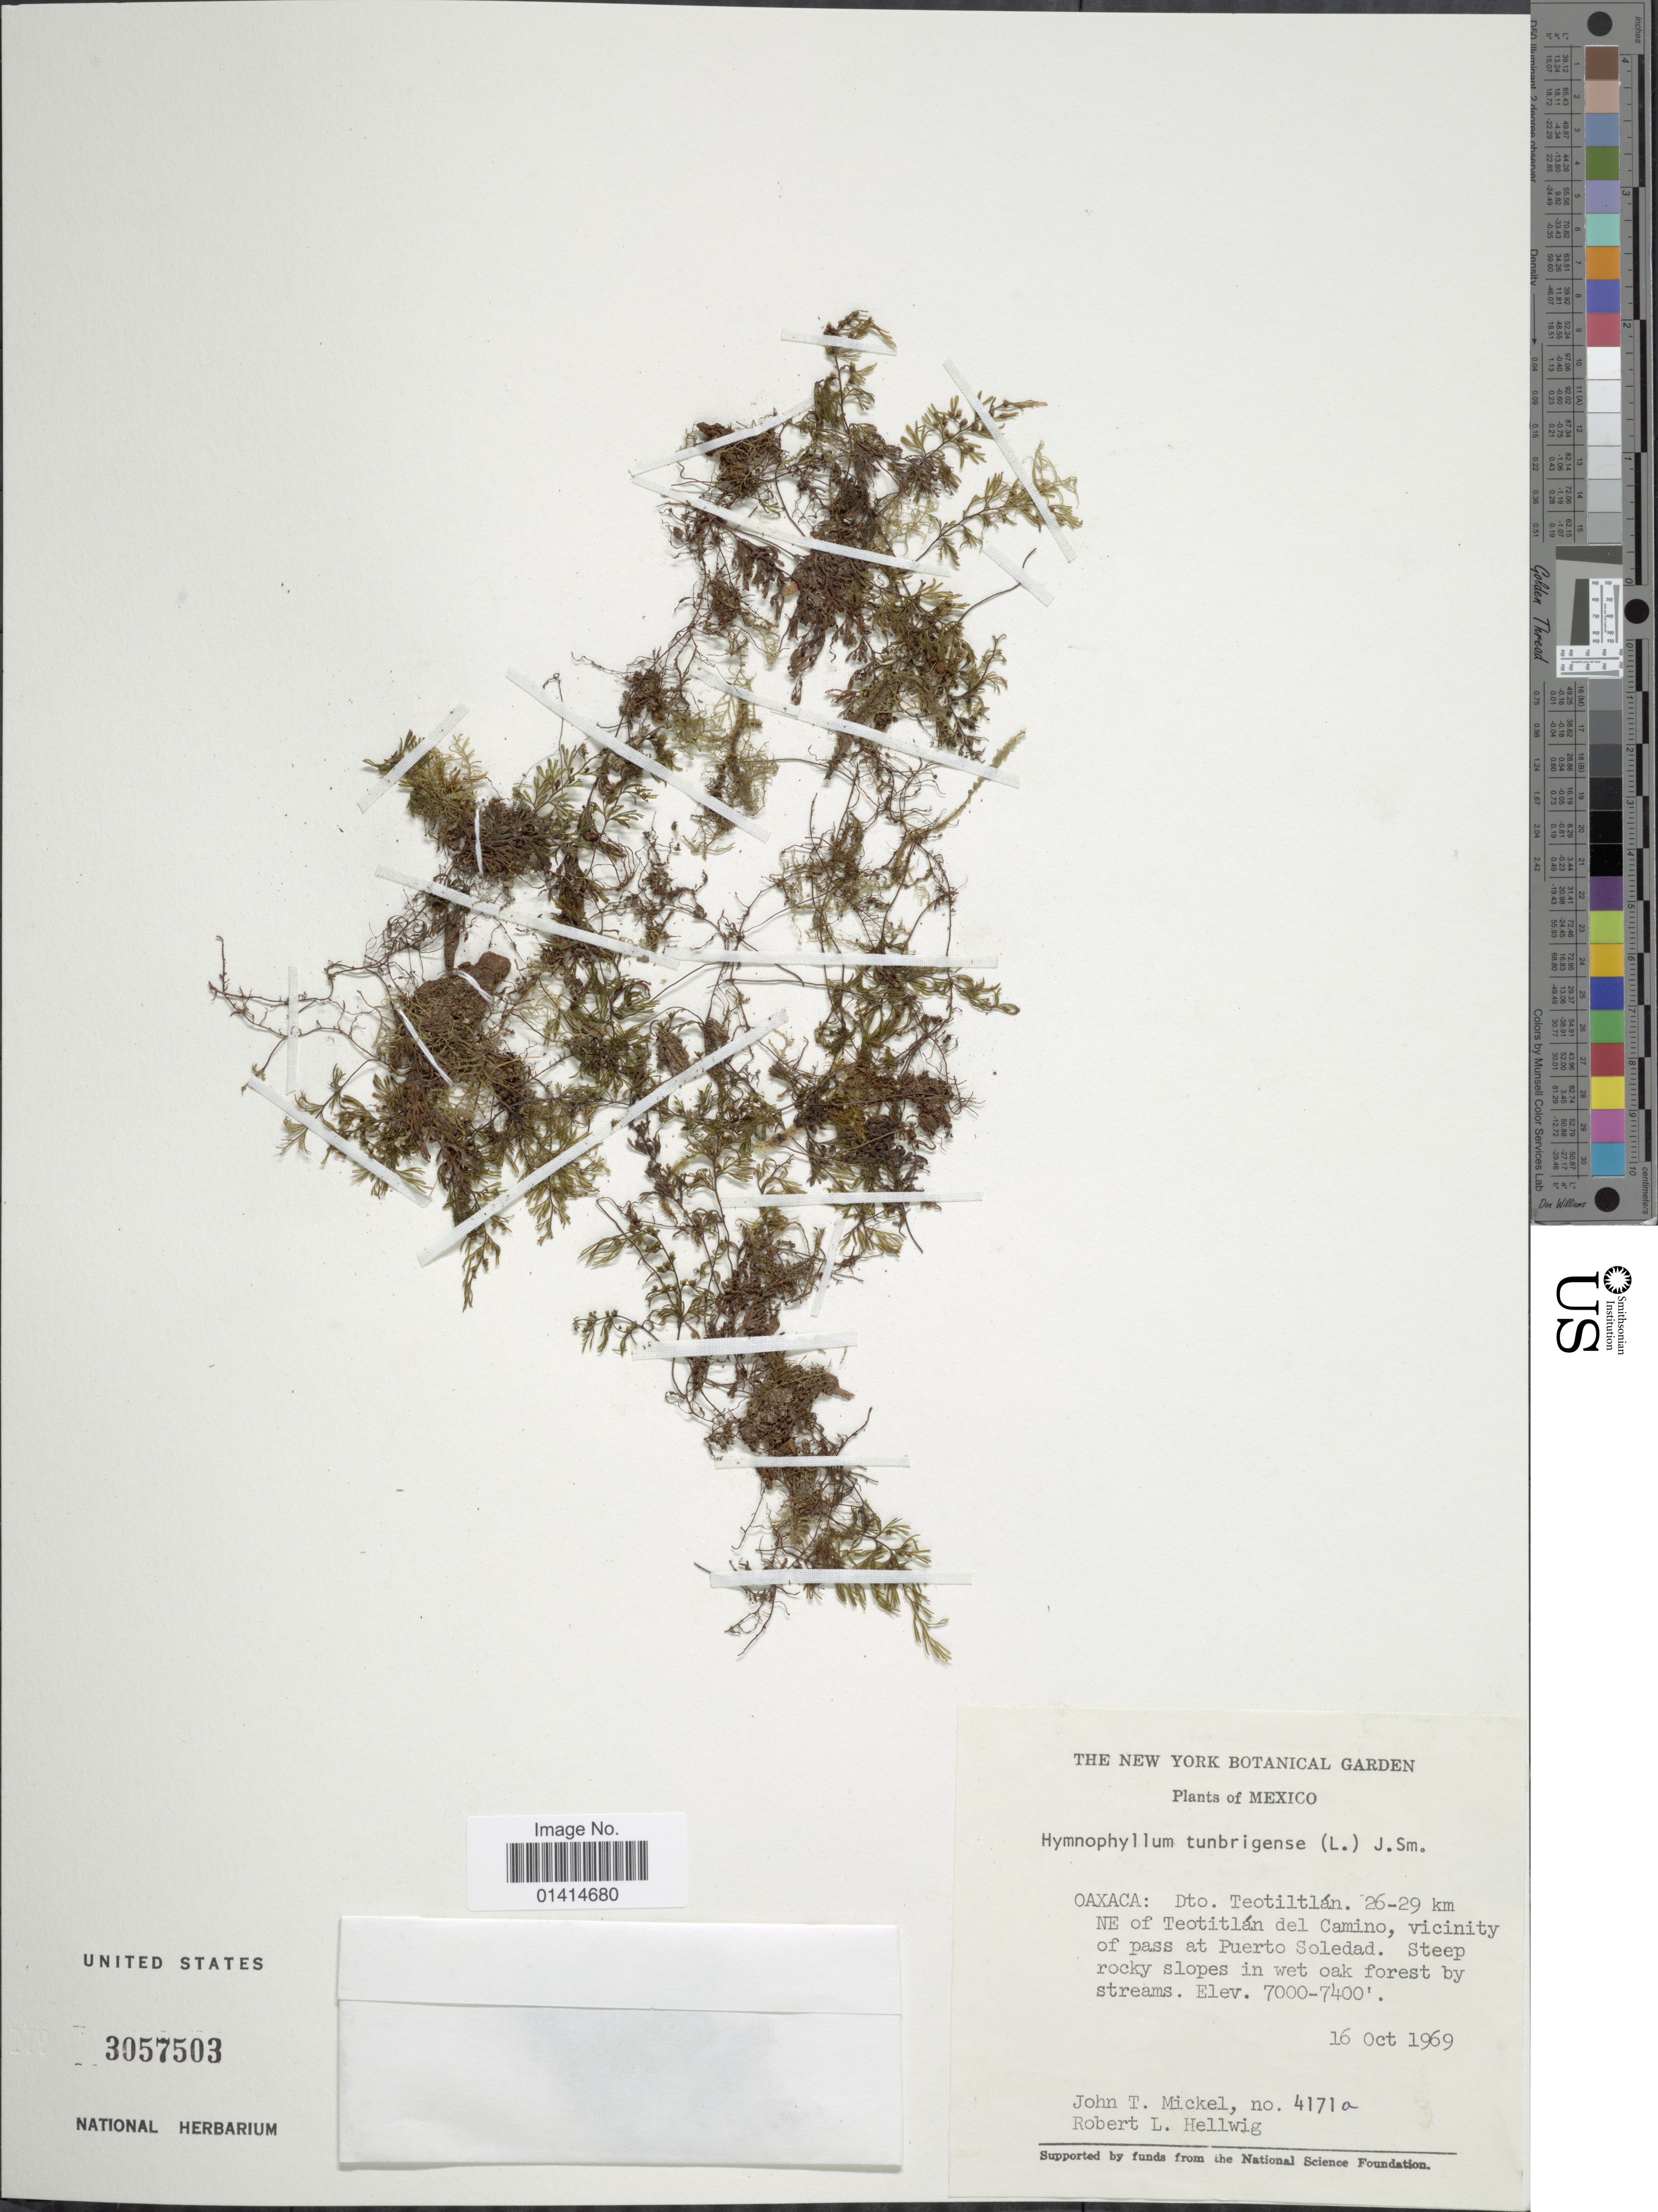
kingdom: Plantae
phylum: Tracheophyta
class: Polypodiopsida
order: Hymenophyllales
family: Hymenophyllaceae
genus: Hymenophyllum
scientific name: Hymenophyllum tunbrigense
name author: (L.) Small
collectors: J. T. Mickel & R. Hellwig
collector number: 4171a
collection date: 1969-10-16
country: Mexico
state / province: Oaxaca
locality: Dto Teotiltlan. 26-29 km NE of Teotitlan del Camino, vicinity of pass at Puerto Soledad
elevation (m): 2134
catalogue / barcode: US 3057503